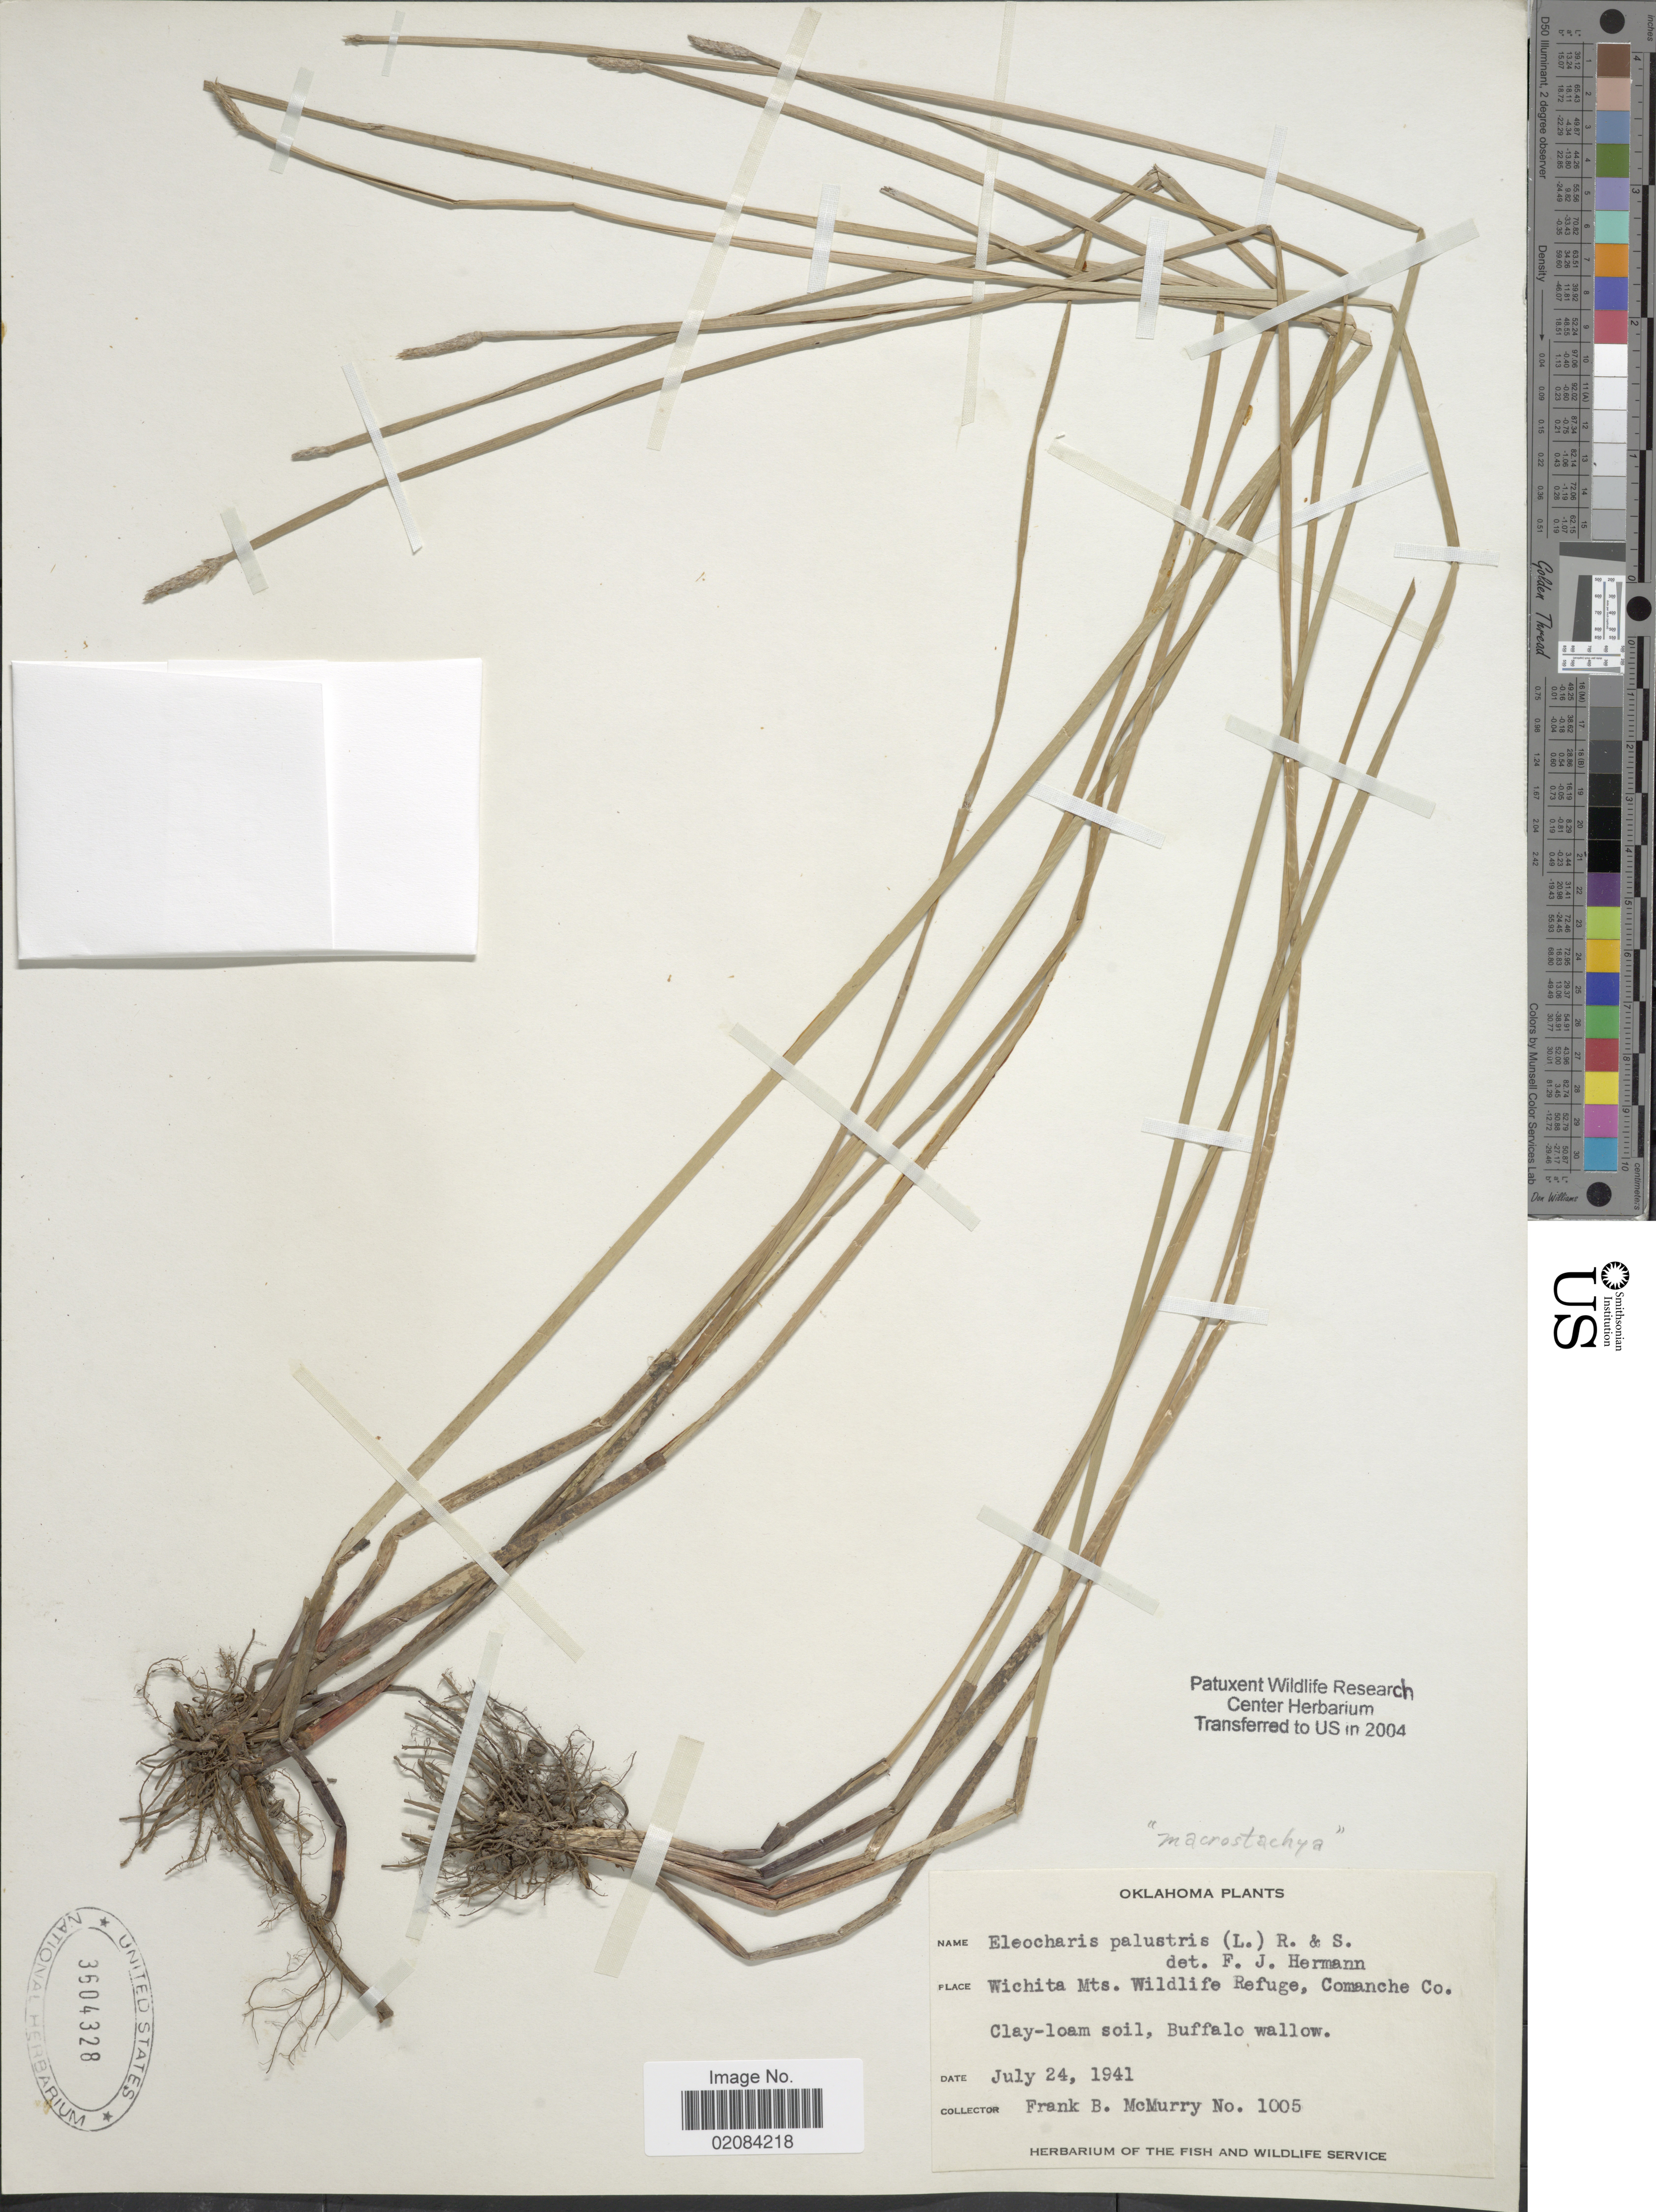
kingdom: Plantae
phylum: Tracheophyta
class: Liliopsida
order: Poales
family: Cyperaceae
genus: Eleocharis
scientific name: Eleocharis palustris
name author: (L.) Roem. & Schult.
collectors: F. B. McMurry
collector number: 1005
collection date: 1941-07-24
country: United States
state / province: Oklahoma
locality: Wichita Mts. Wildlife Refuge, Comanche Co. Buffalo wallow.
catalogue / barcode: US 3604328